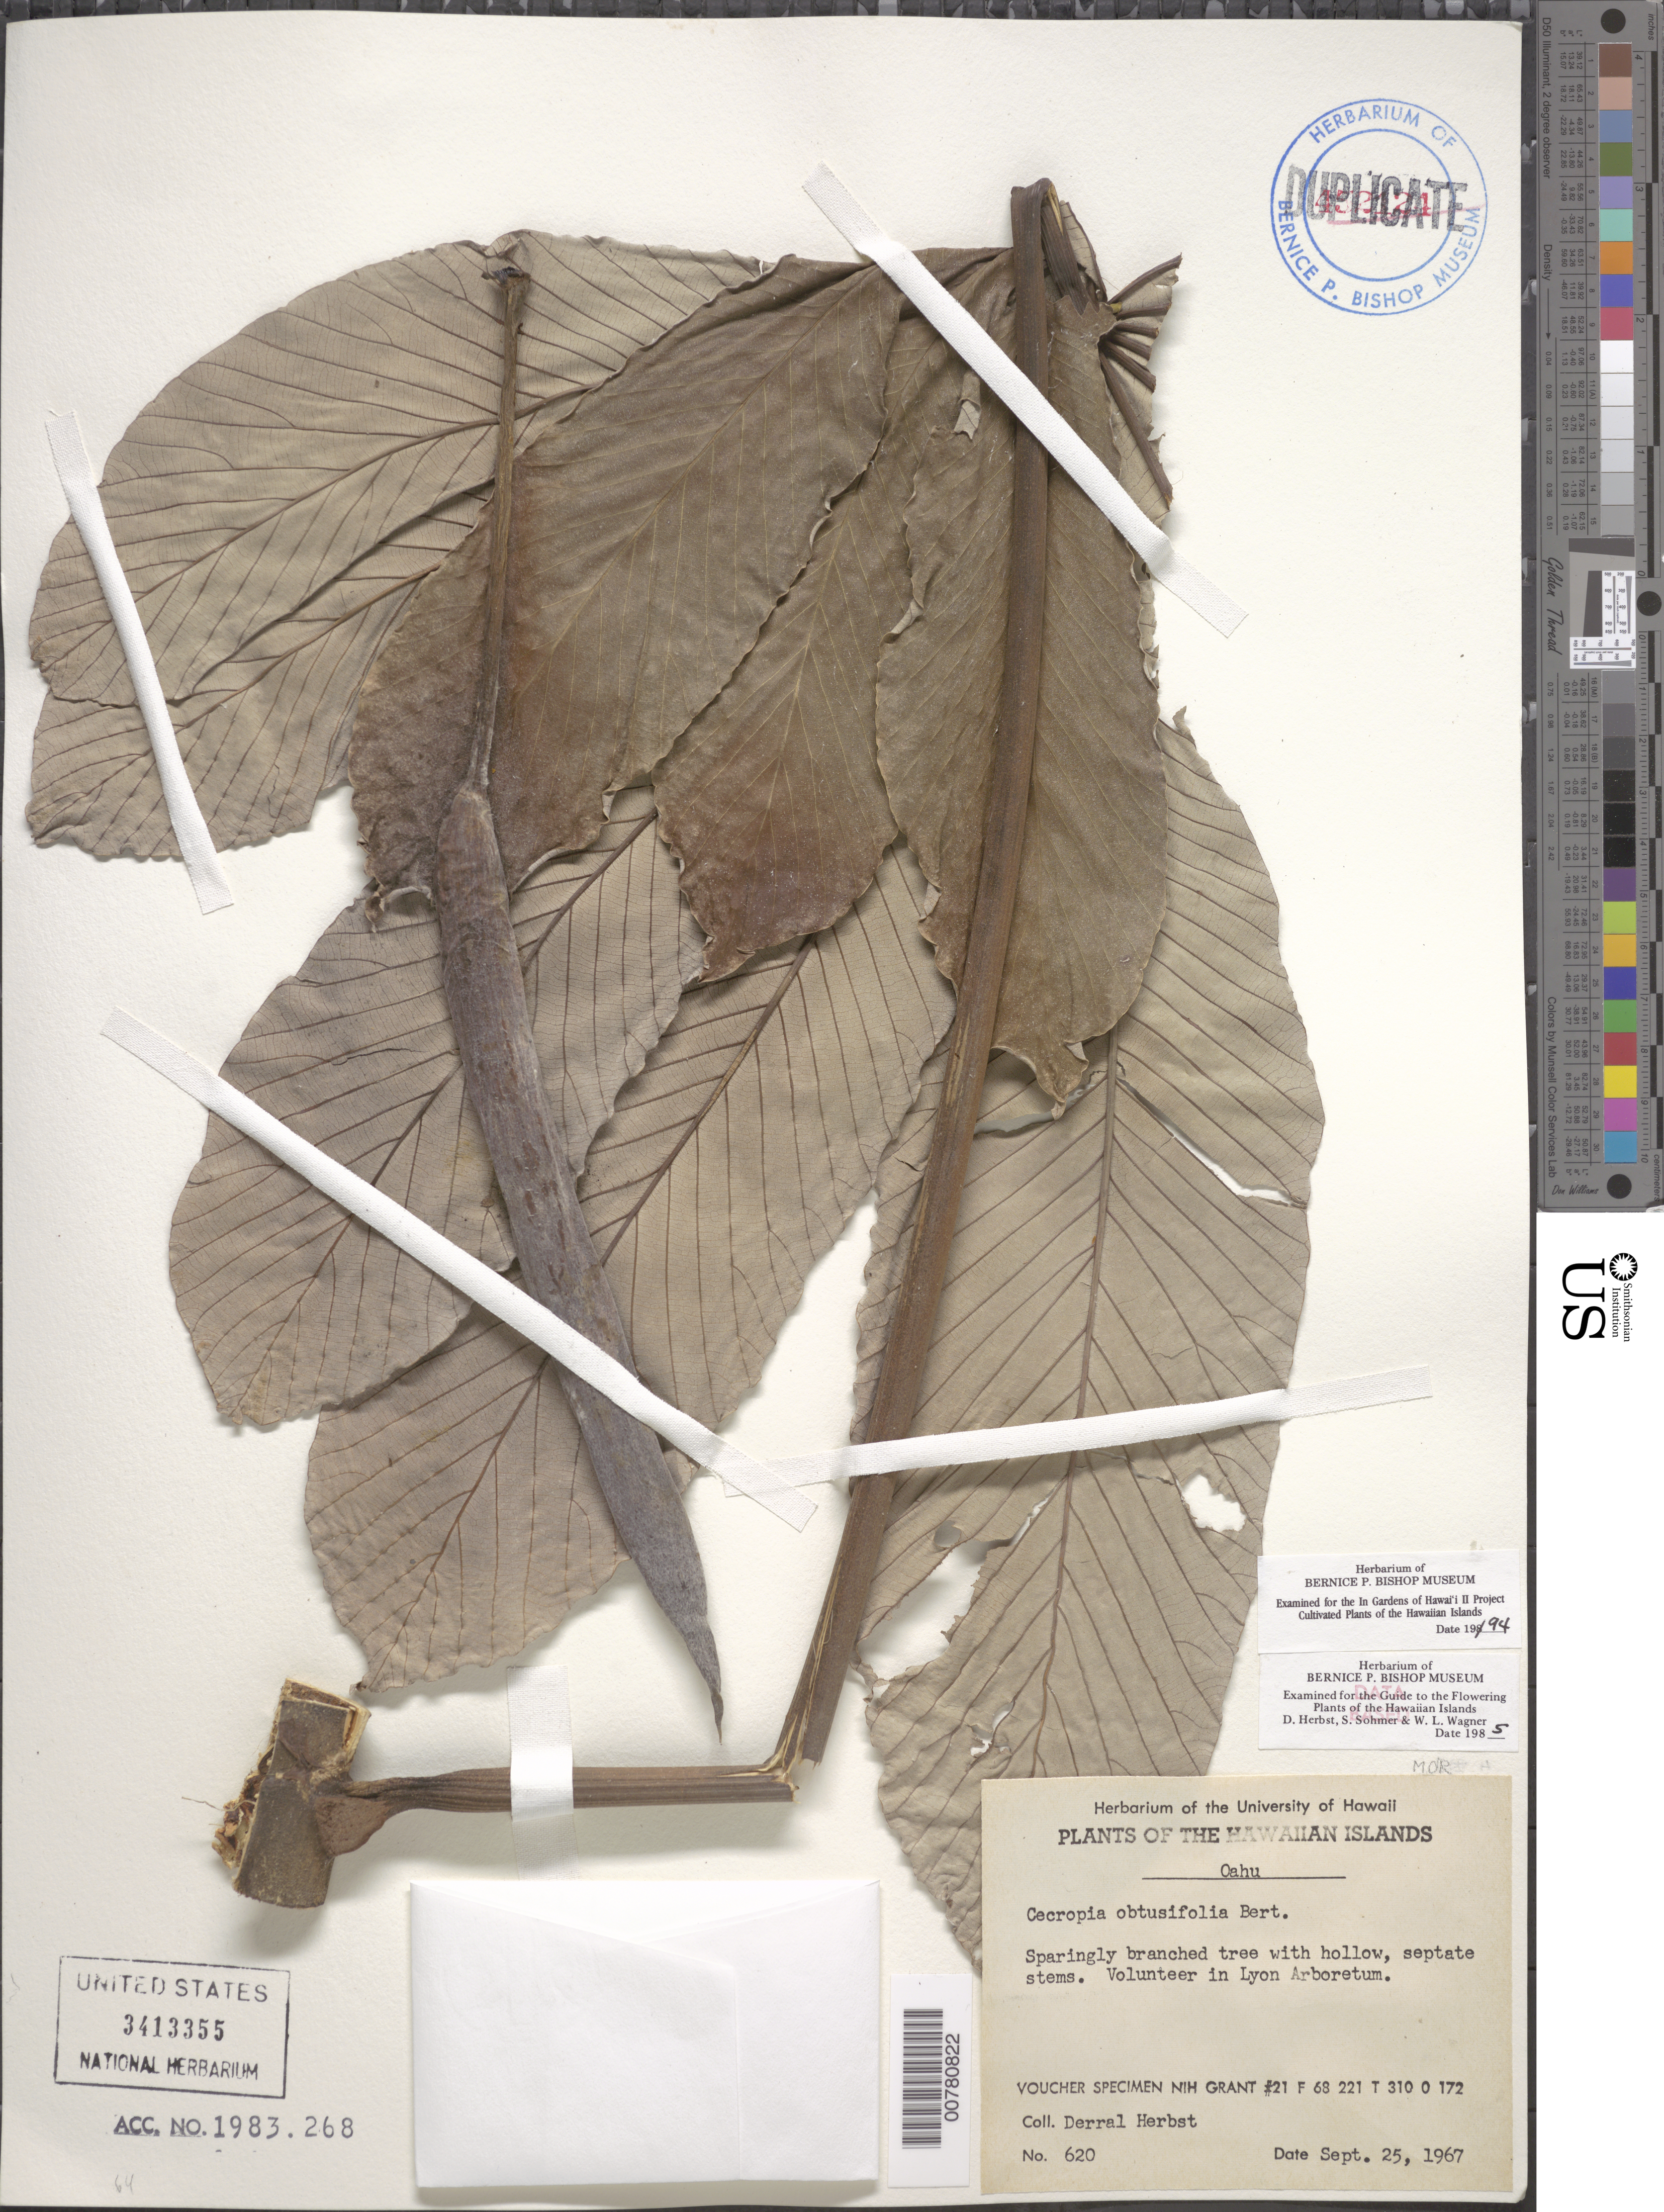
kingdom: Plantae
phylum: Tracheophyta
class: Magnoliopsida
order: Rosales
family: Urticaceae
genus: Cecropia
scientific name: Cecropia obtusifolia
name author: Bertol.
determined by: Herbst, D. R.; Sohmer, S. H.; Wagner, W. L.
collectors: D. R. Herbst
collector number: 620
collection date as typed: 23 Sep 1967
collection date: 1967-09-23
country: United States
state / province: Hawaii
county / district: Honolulu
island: Oahu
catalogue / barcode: US 3413355